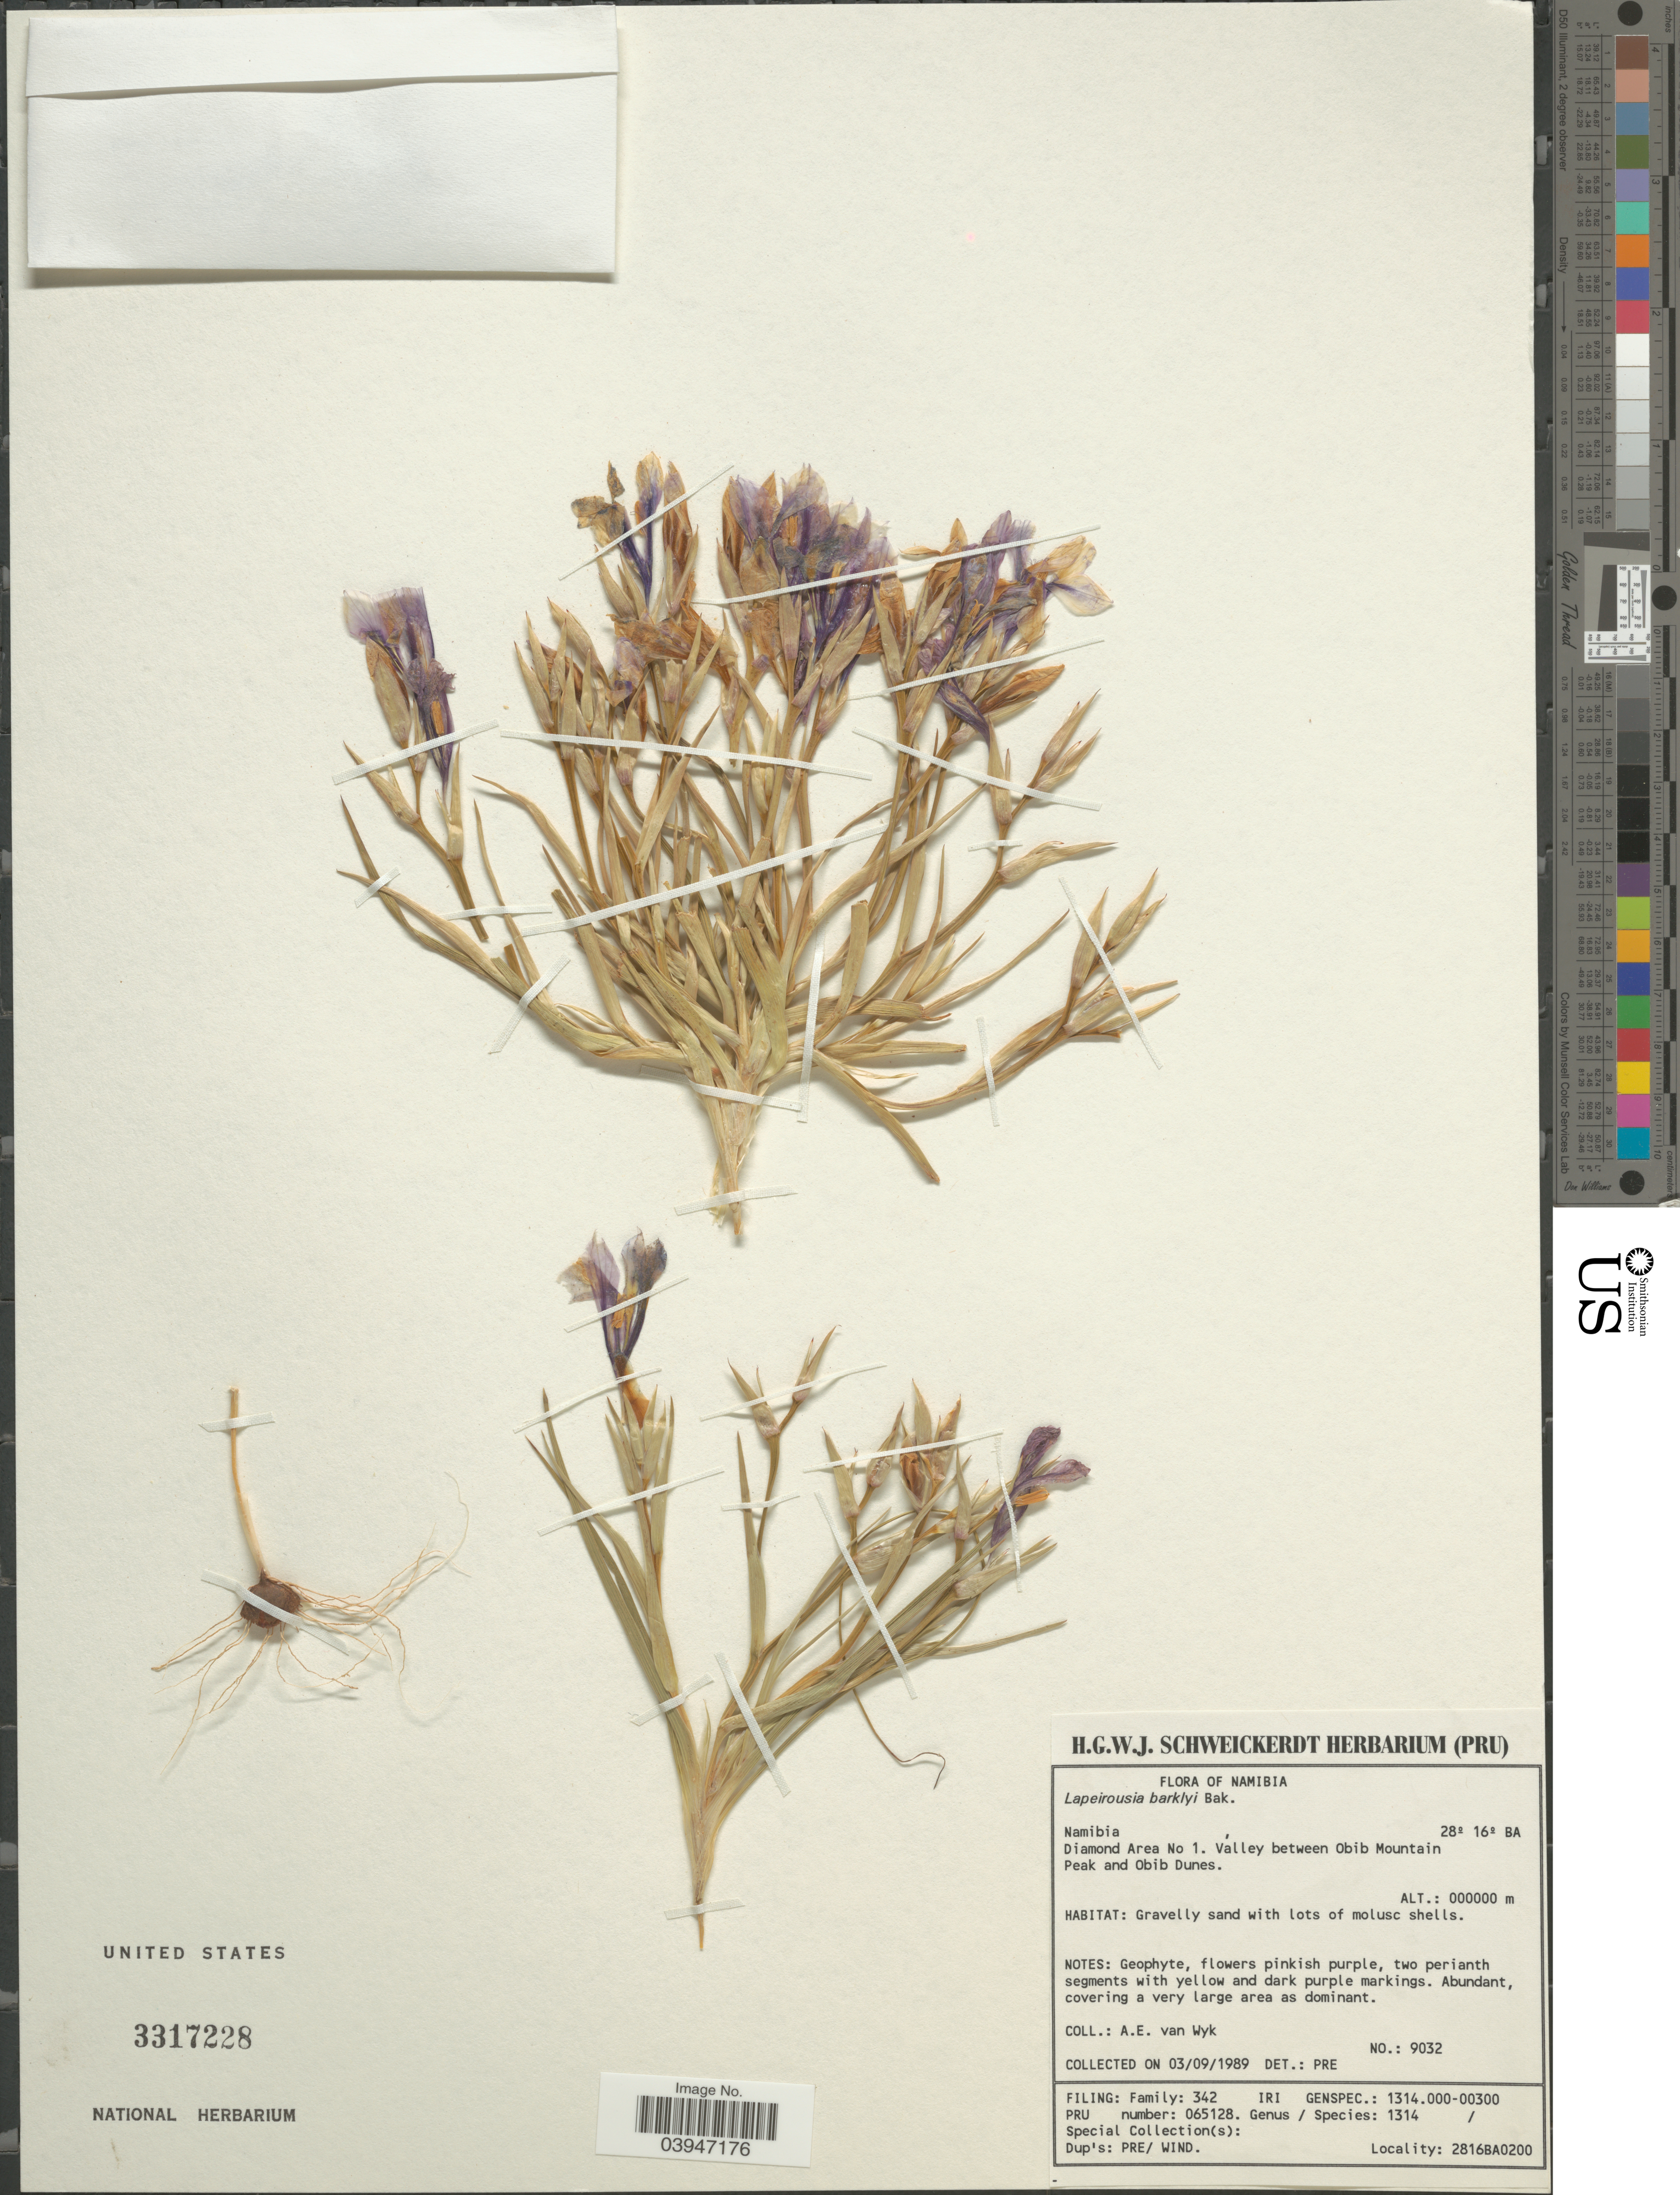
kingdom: Plantae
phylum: Tracheophyta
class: Liliopsida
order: Asparagales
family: Iridaceae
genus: Lapeirousia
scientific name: Lapeirousia barklyi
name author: Baker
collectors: A. van Wyk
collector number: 9032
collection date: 1989-09-03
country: Namibia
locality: Diamond Area No 1. Valley between Obib Mountain Peak and Obib Dunes.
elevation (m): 0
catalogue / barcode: US 3317228